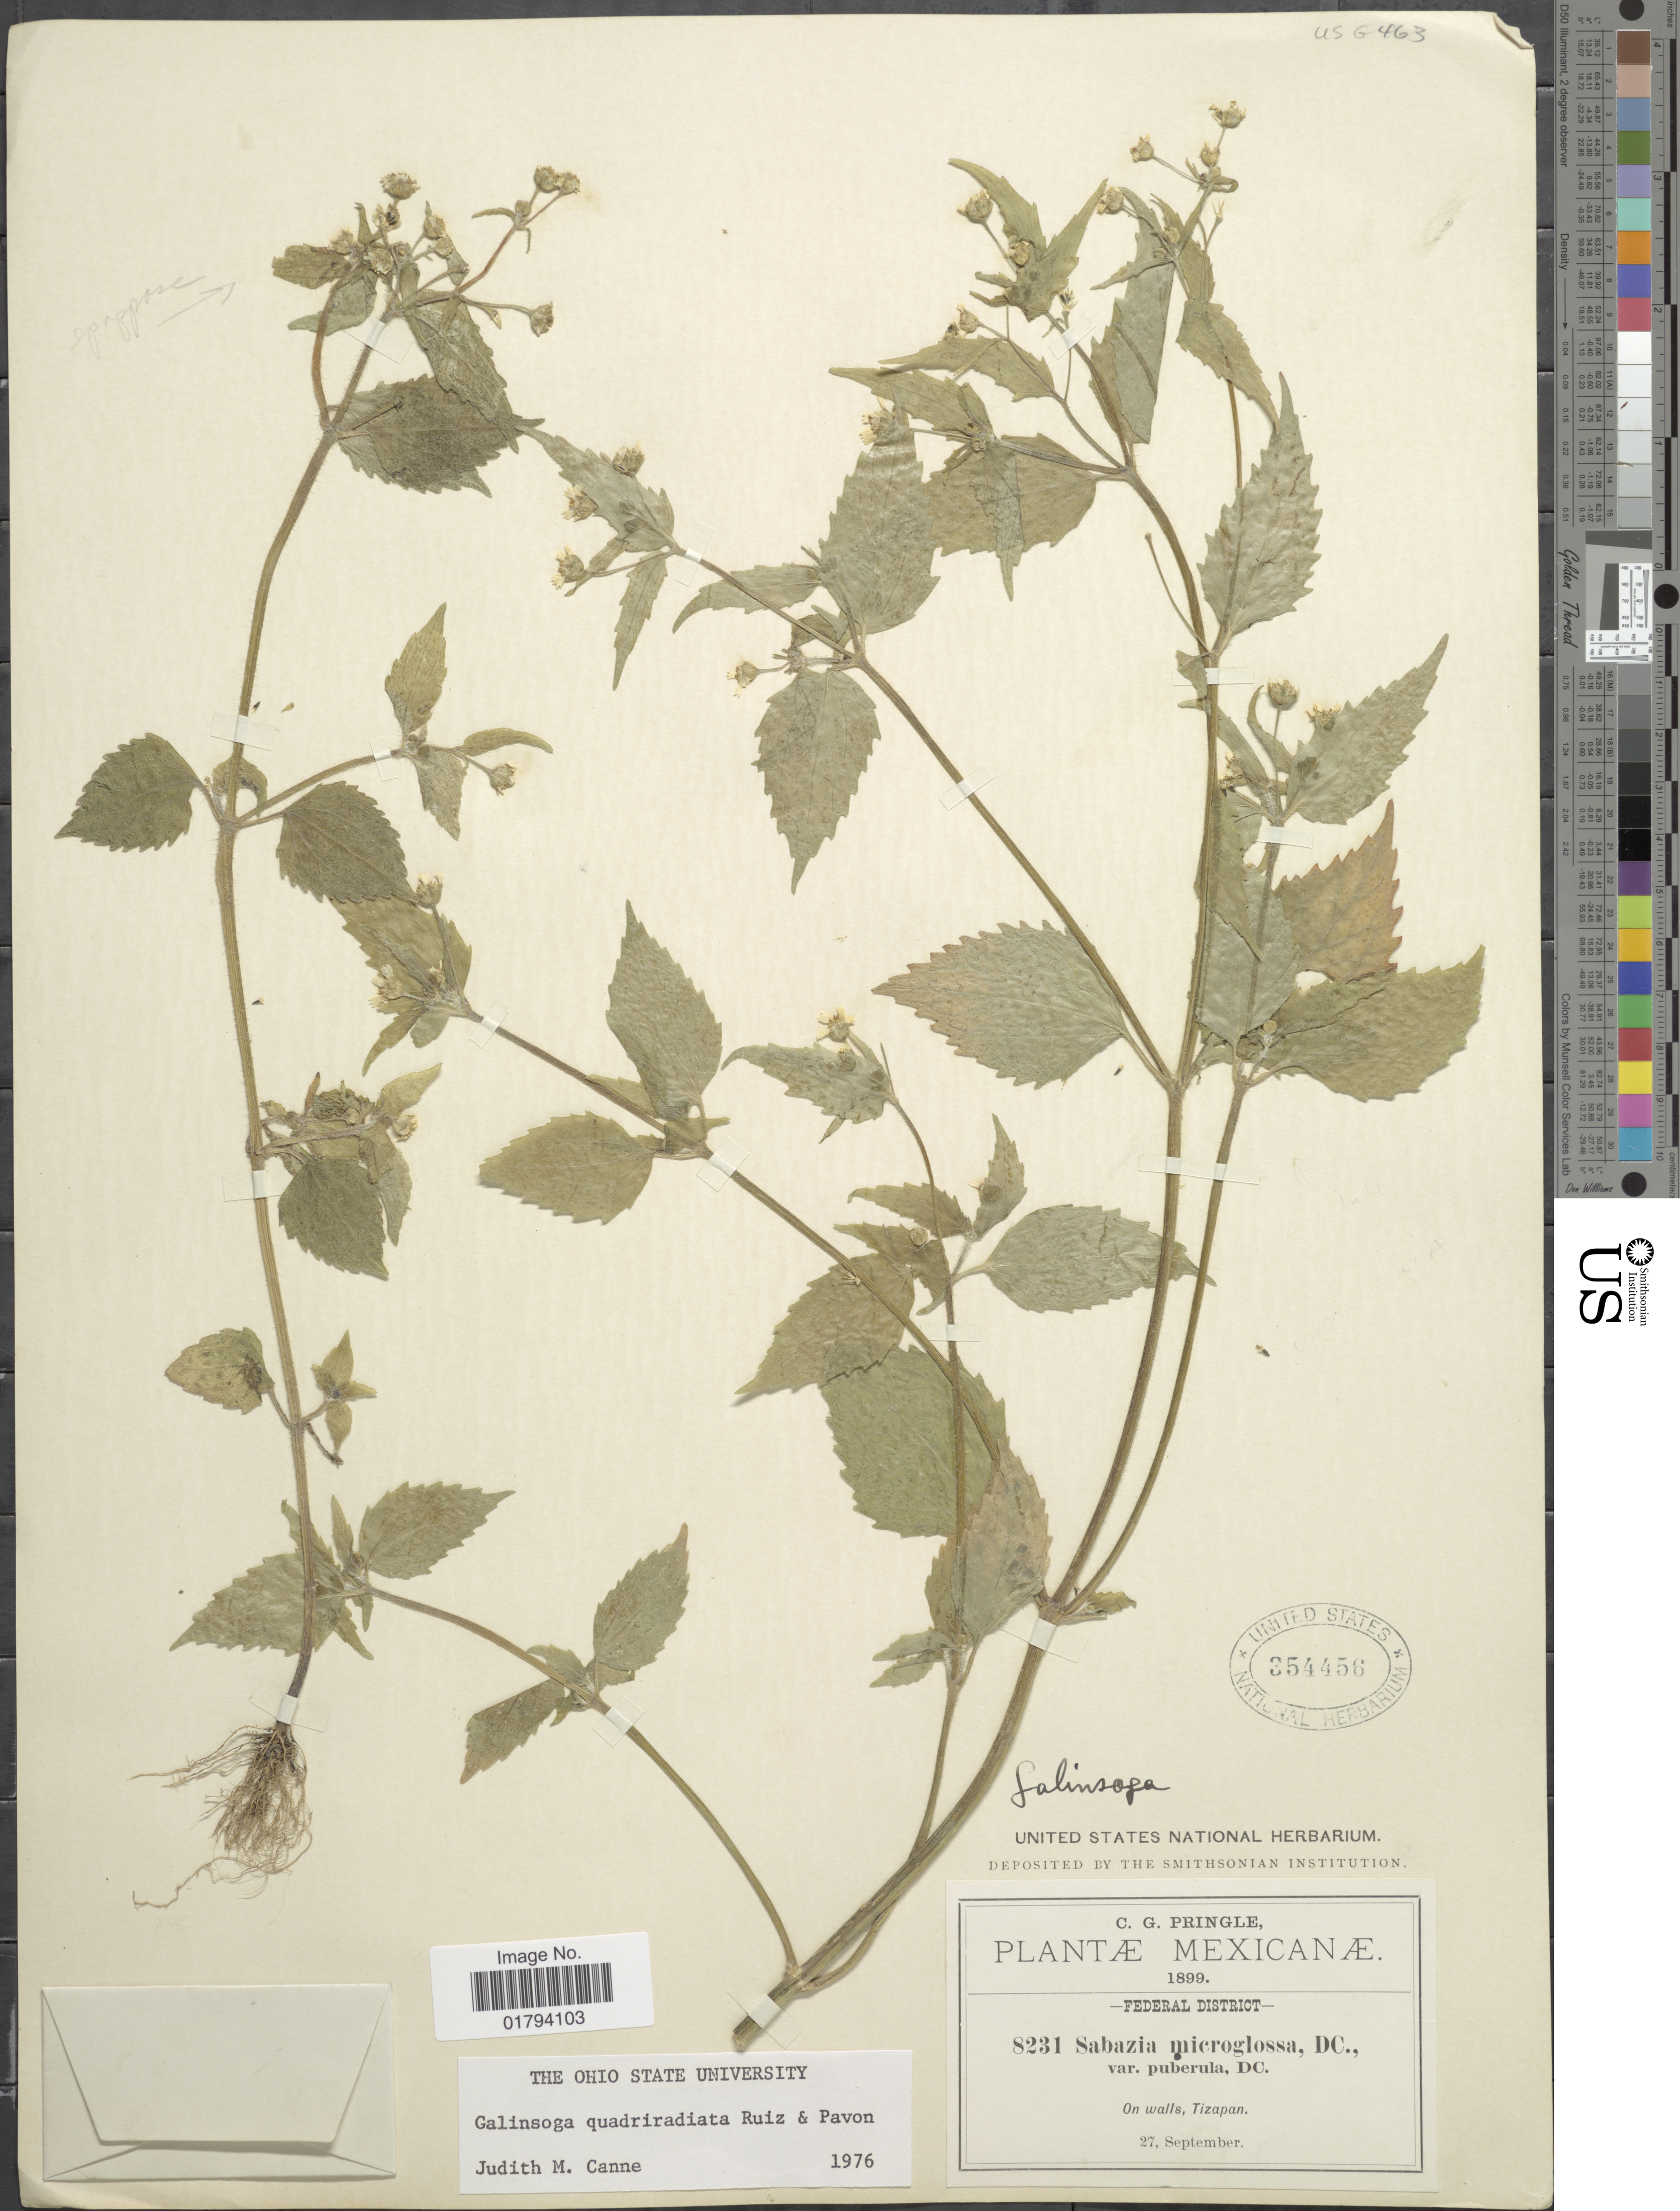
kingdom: Plantae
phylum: Tracheophyta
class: Magnoliopsida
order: Asterales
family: Asteraceae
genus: Galinsoga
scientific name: Galinsoga quadriradiata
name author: Ruiz & Pav.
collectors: C. G. Pringle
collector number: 8231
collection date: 1899-09-27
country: Mexico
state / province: Distrito Federal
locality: On walls, Tizapan.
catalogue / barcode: US 354456